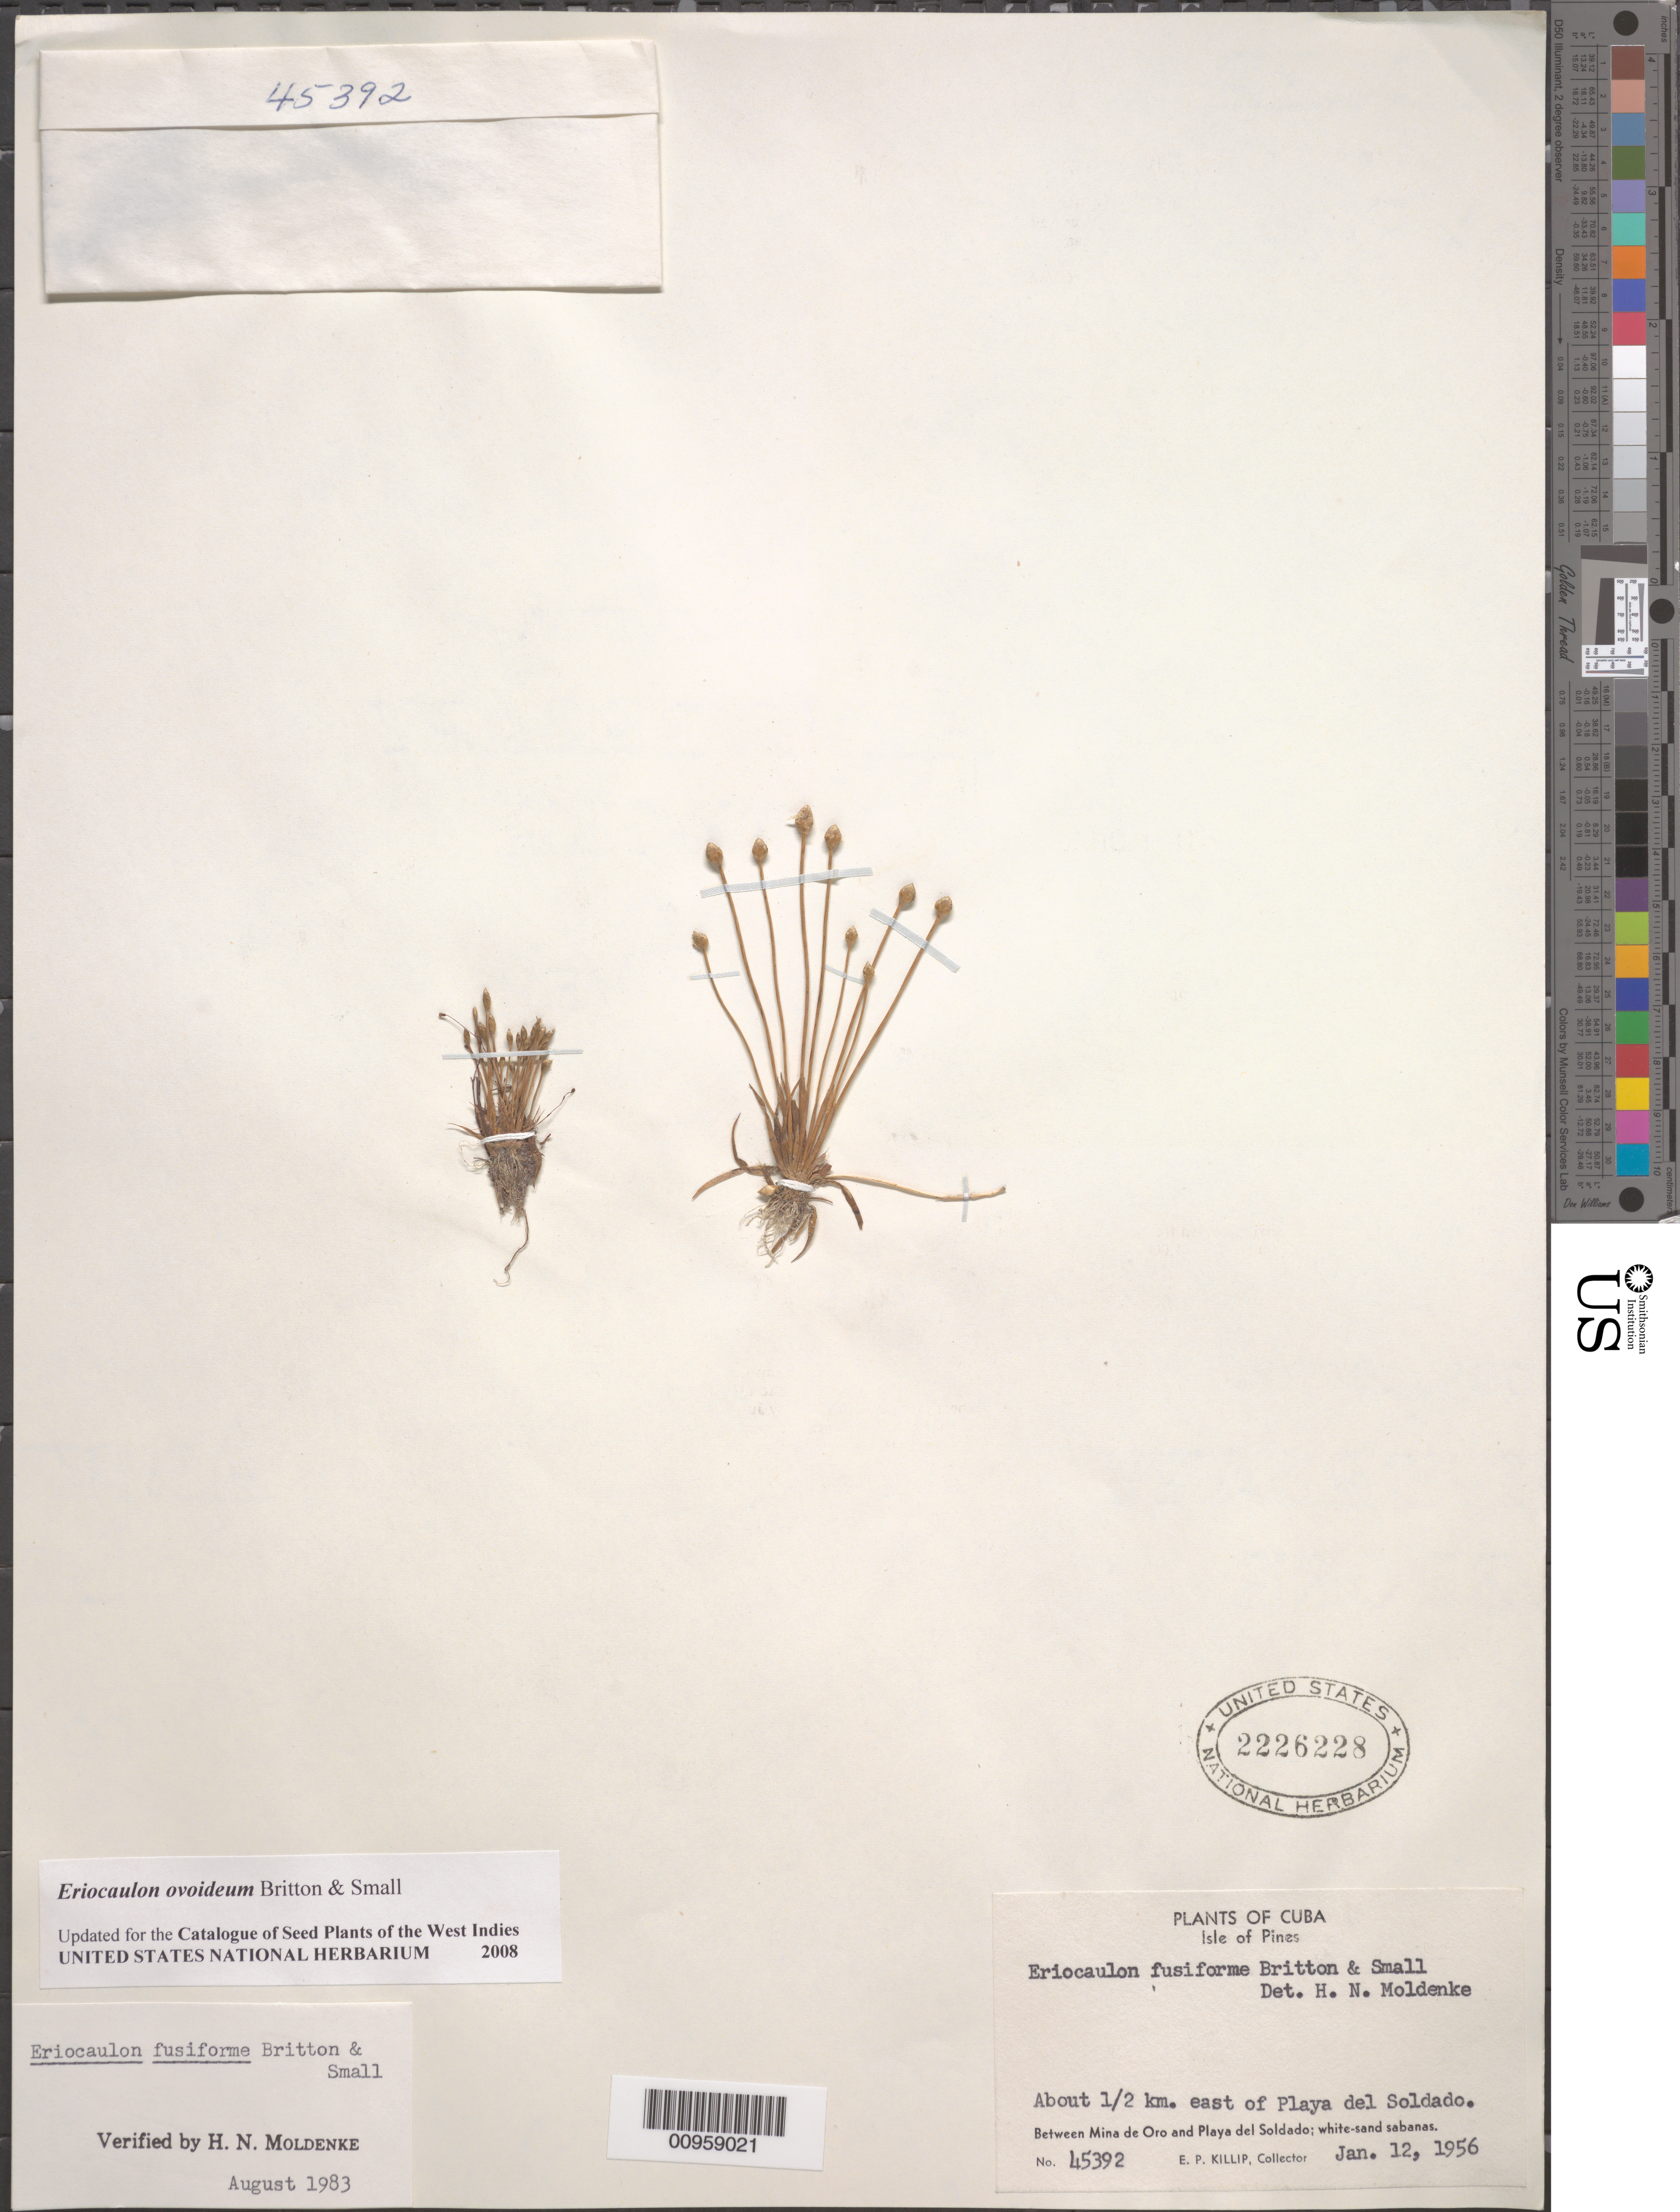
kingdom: Plantae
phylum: Tracheophyta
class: Liliopsida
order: Poales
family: Eriocaulaceae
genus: Eriocaulon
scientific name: Eriocaulon ovoideum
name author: Britton & Small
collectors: E. P. Killip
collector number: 45392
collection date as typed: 12 Jan 1956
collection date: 1956-01-12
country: Cuba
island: Isla de la Juventud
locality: Isle of Pines, about 1/2 km E of Playa de Soldado, between Mina de Oro and Playa del Soldado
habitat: White-sand sabanas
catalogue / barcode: US 2226228